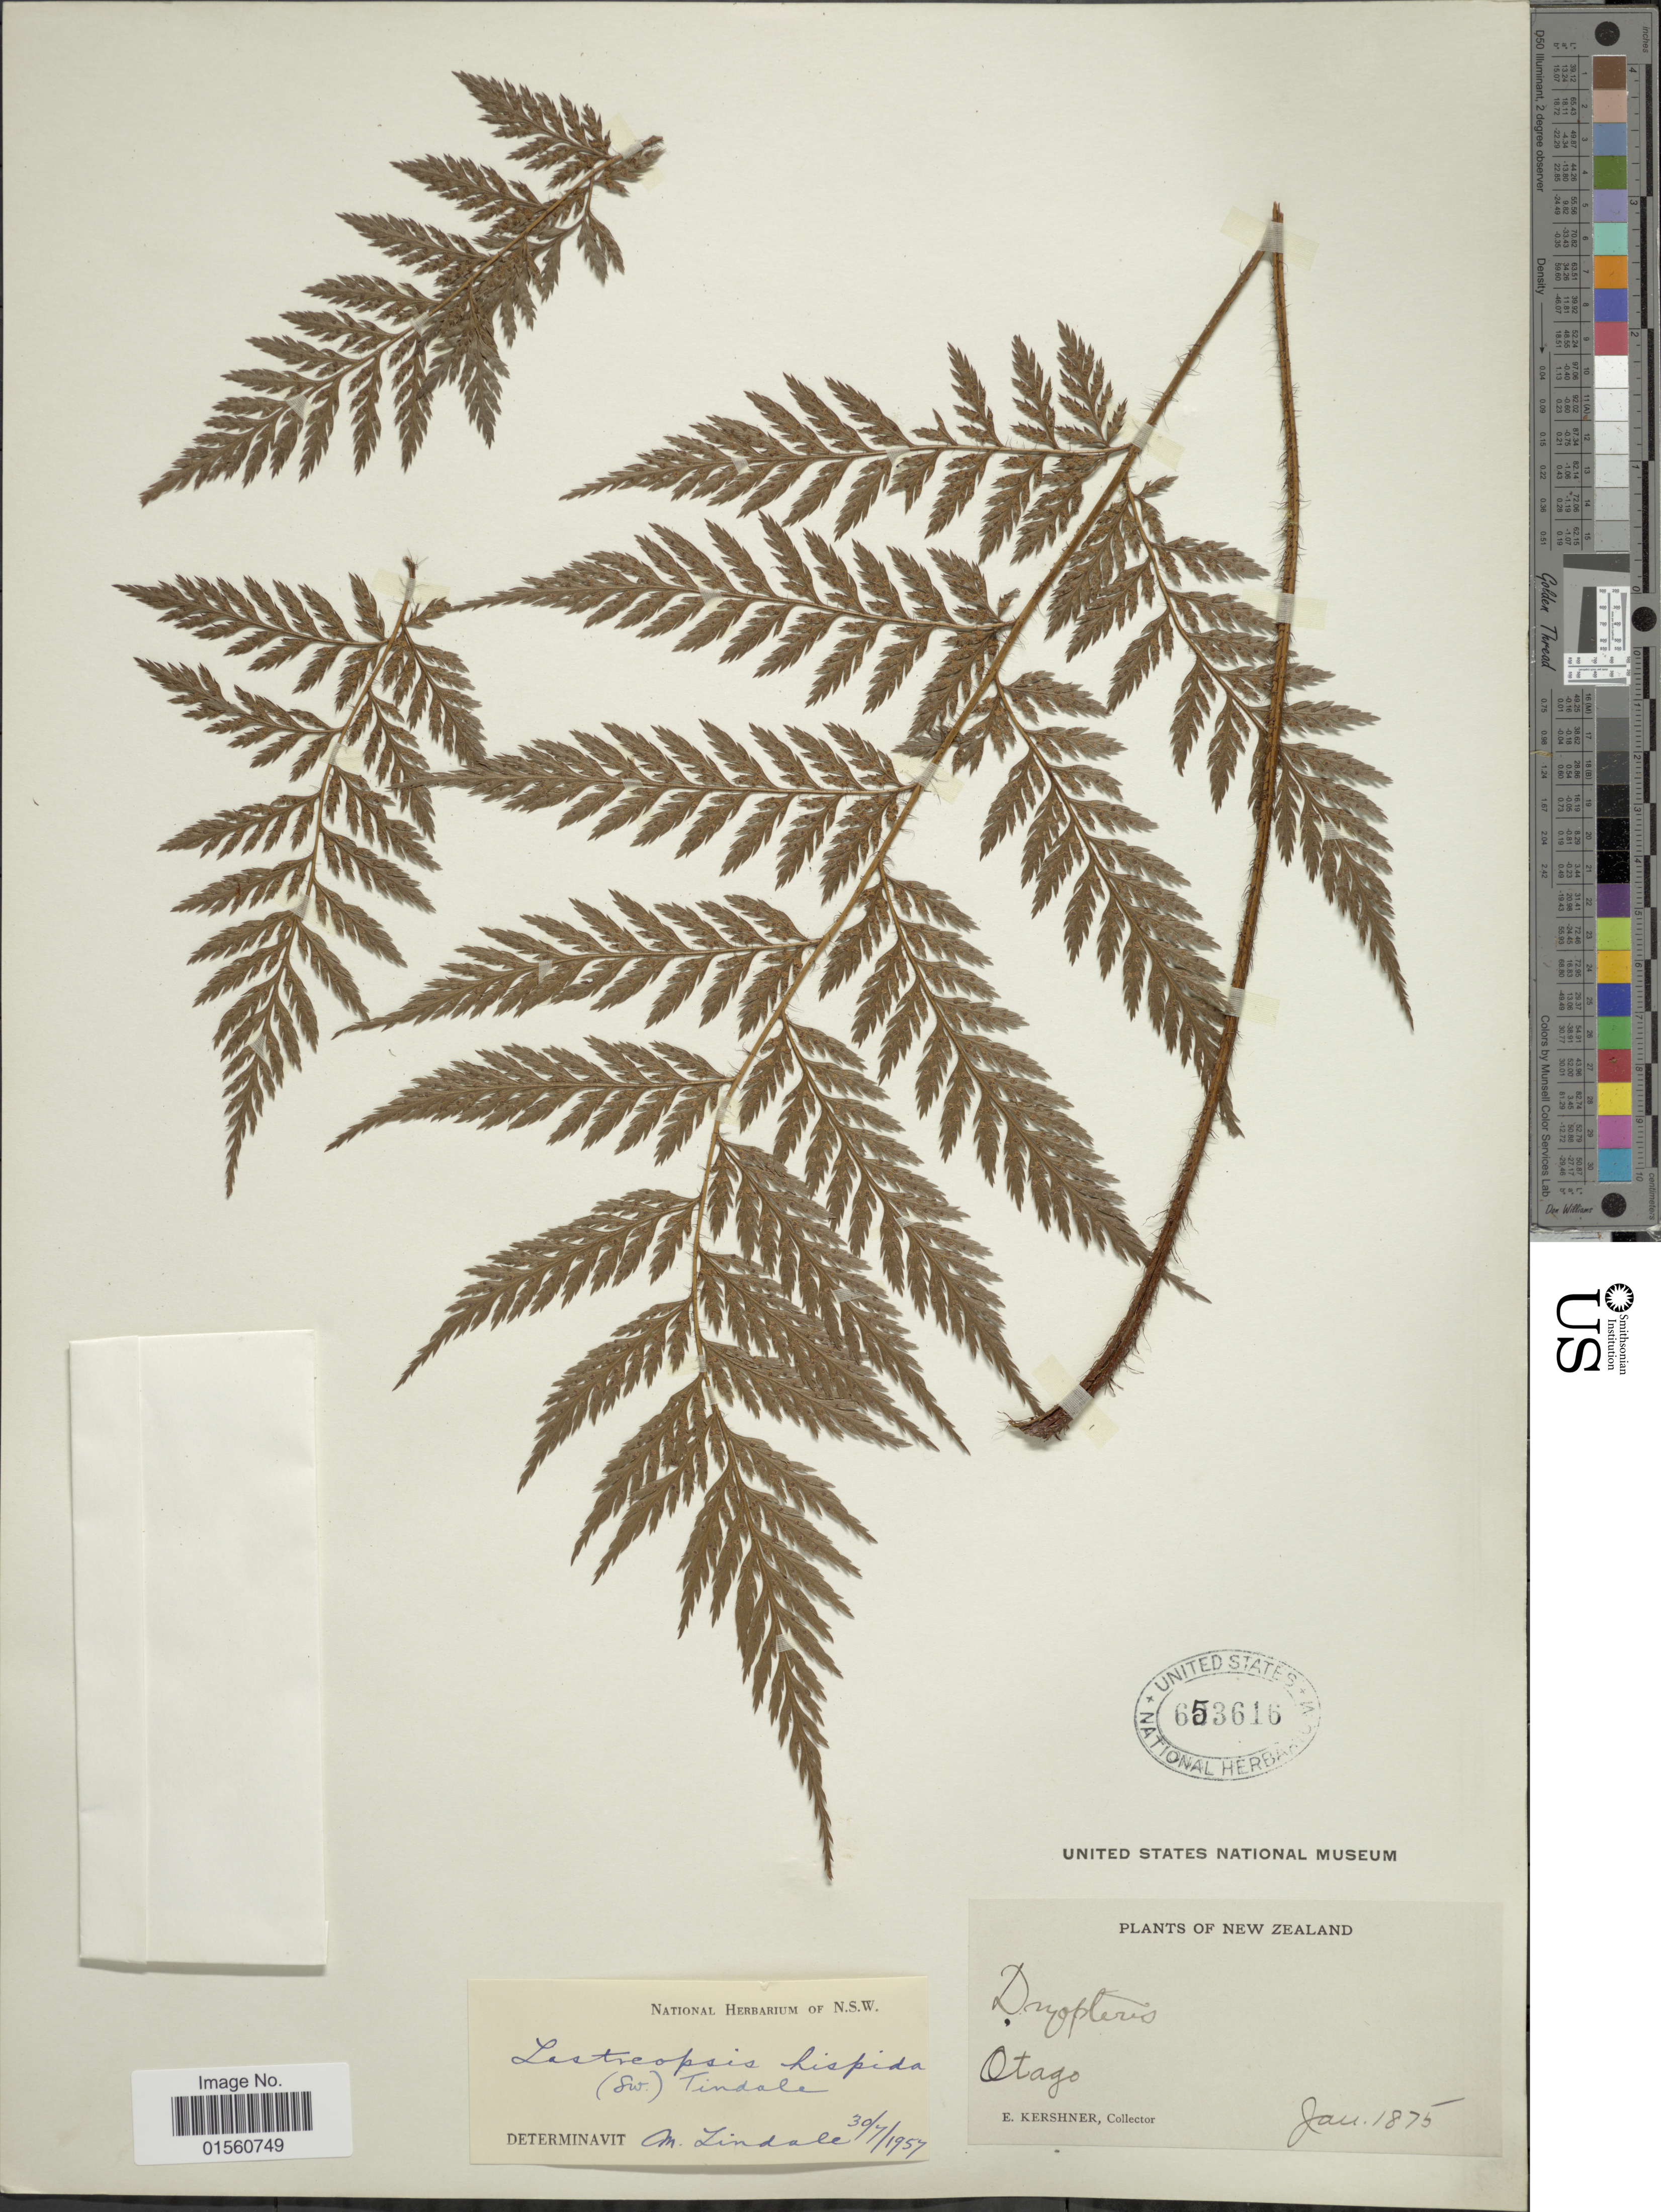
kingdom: Plantae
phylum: Tracheophyta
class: Polypodiopsida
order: Polypodiales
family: Dryopteridaceae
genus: Lastreopsis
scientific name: Lastreopsis hispida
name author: (Sw.) Tindale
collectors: E. Kershner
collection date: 1875-01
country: New Zealand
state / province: Otago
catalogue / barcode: US 653616